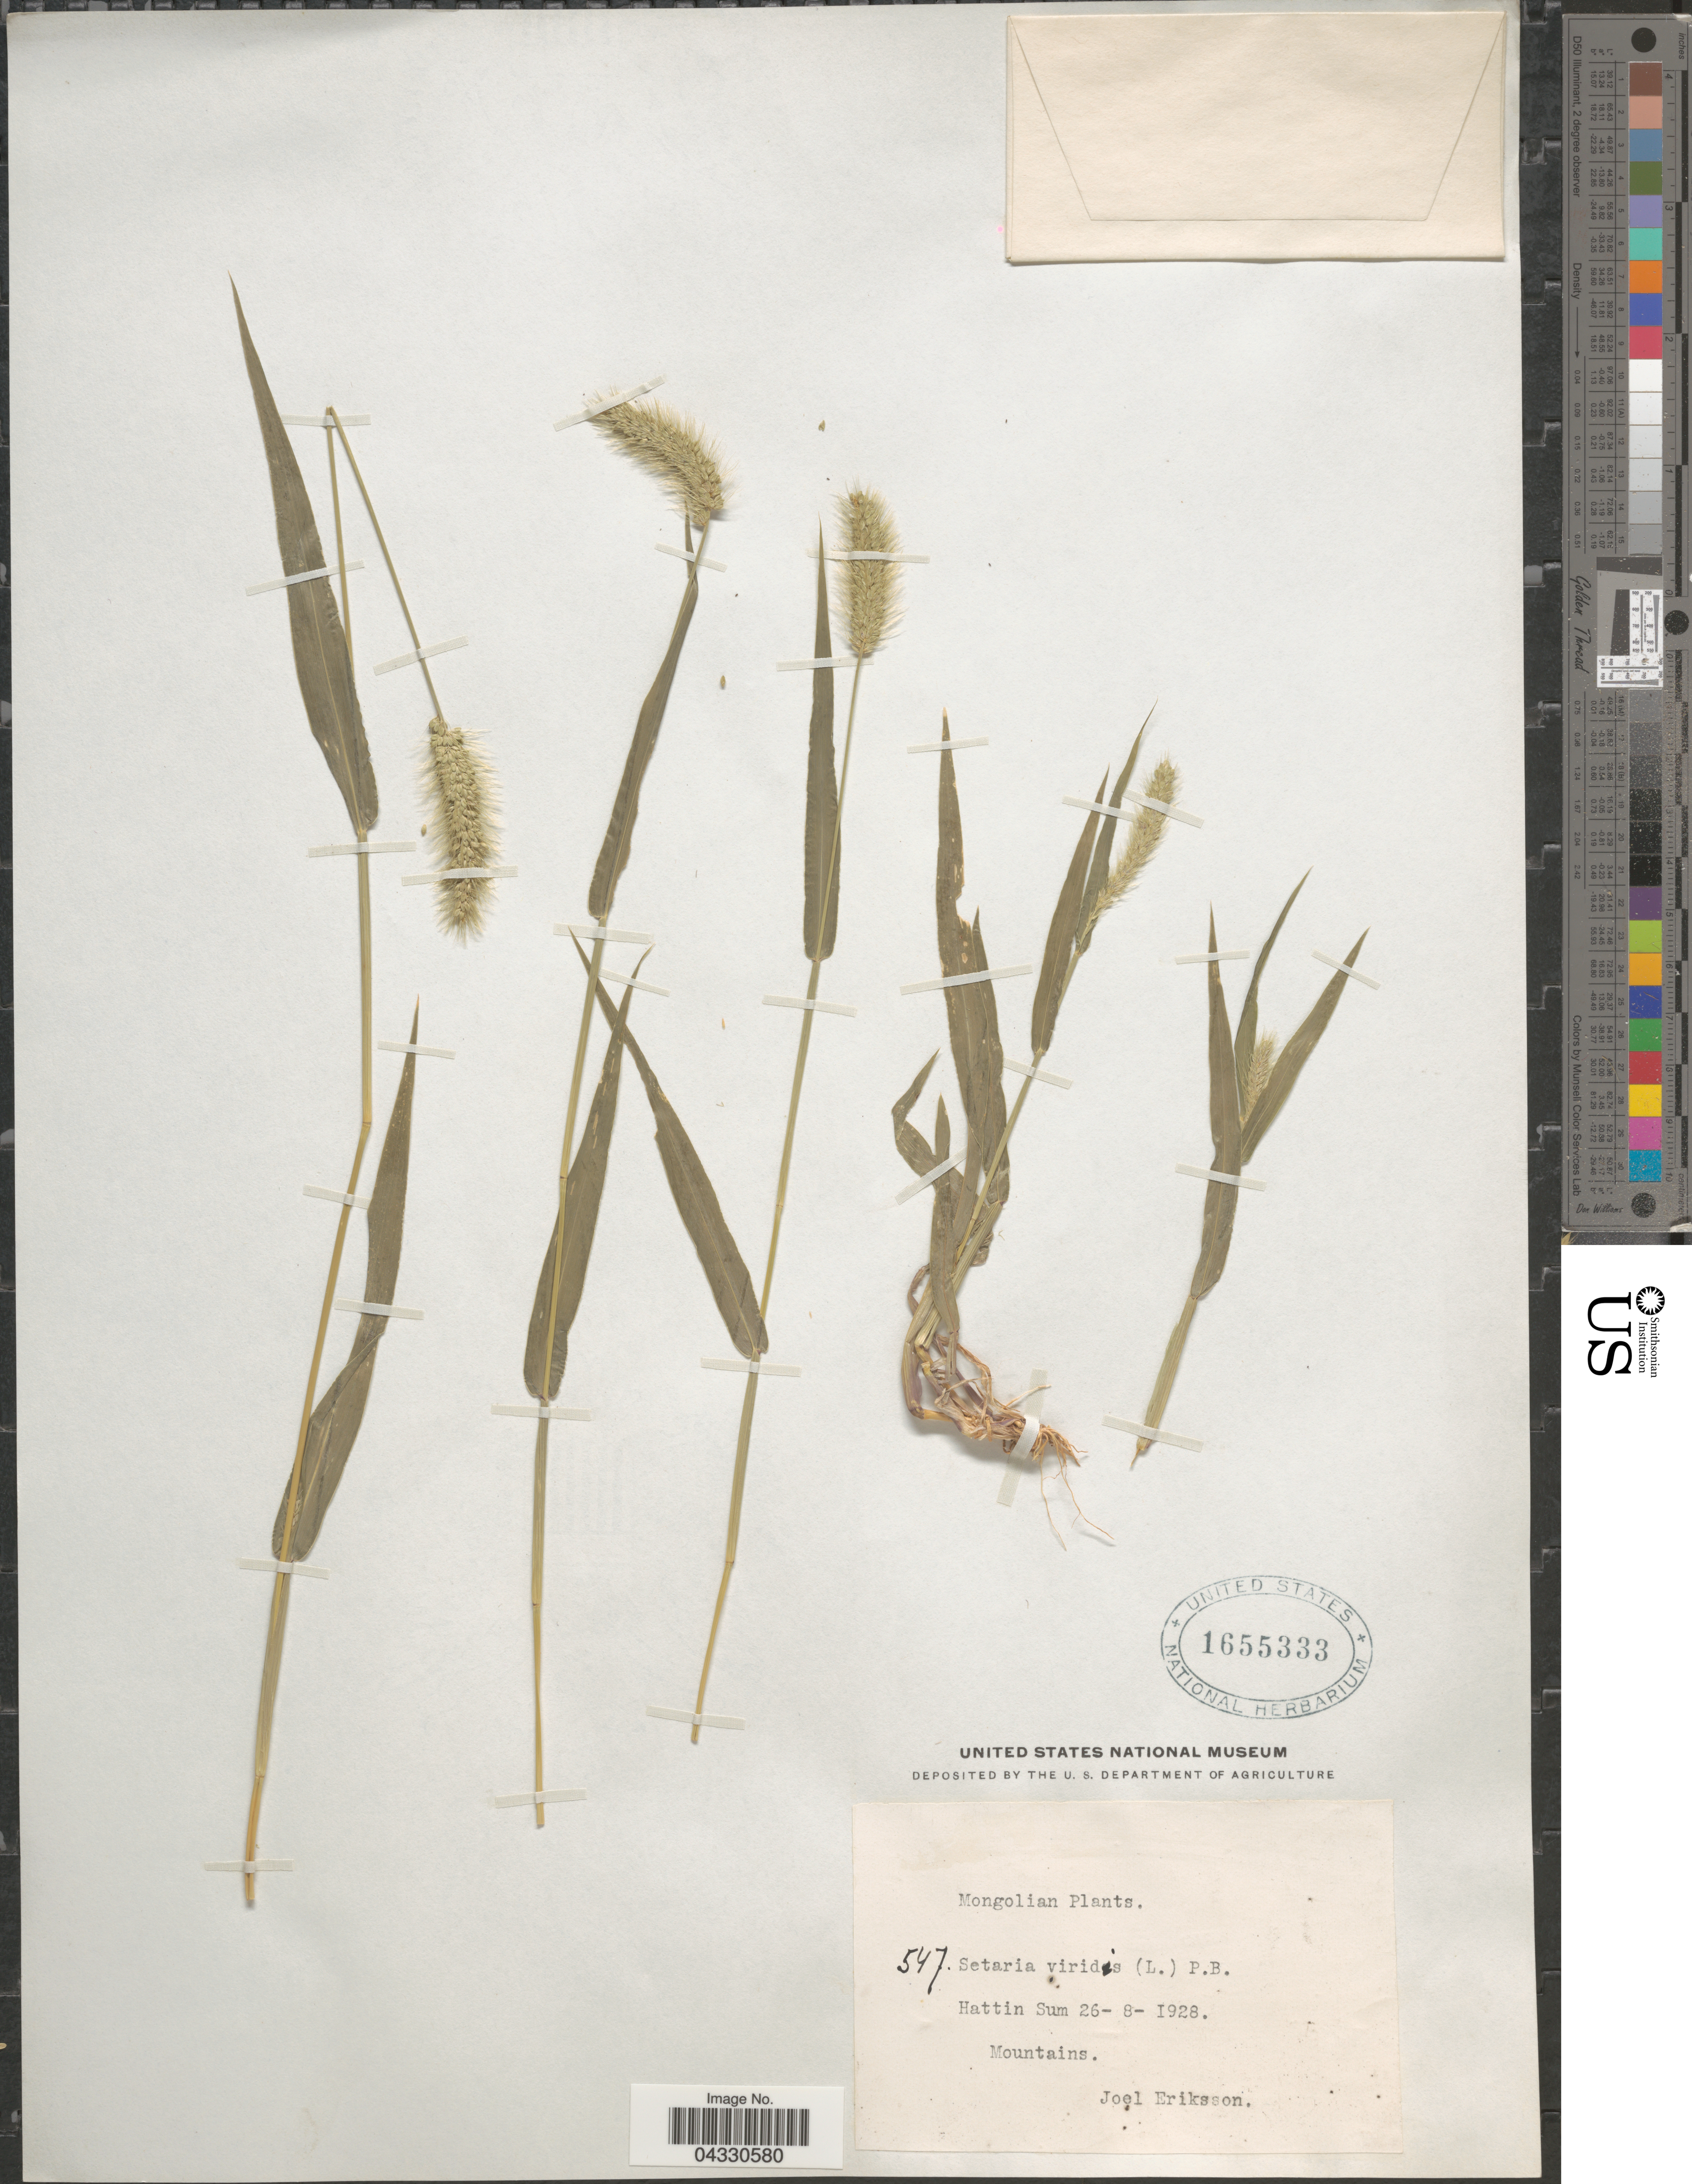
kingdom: Plantae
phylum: Tracheophyta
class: Liliopsida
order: Poales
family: Poaceae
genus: Setaria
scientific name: Setaria viridis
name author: (L.) P. Beauv.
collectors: J. Eriksson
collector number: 547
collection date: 1928-08-26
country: Mongolia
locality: Mongolian. Hattin Sum Mountains.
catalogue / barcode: US 1655333